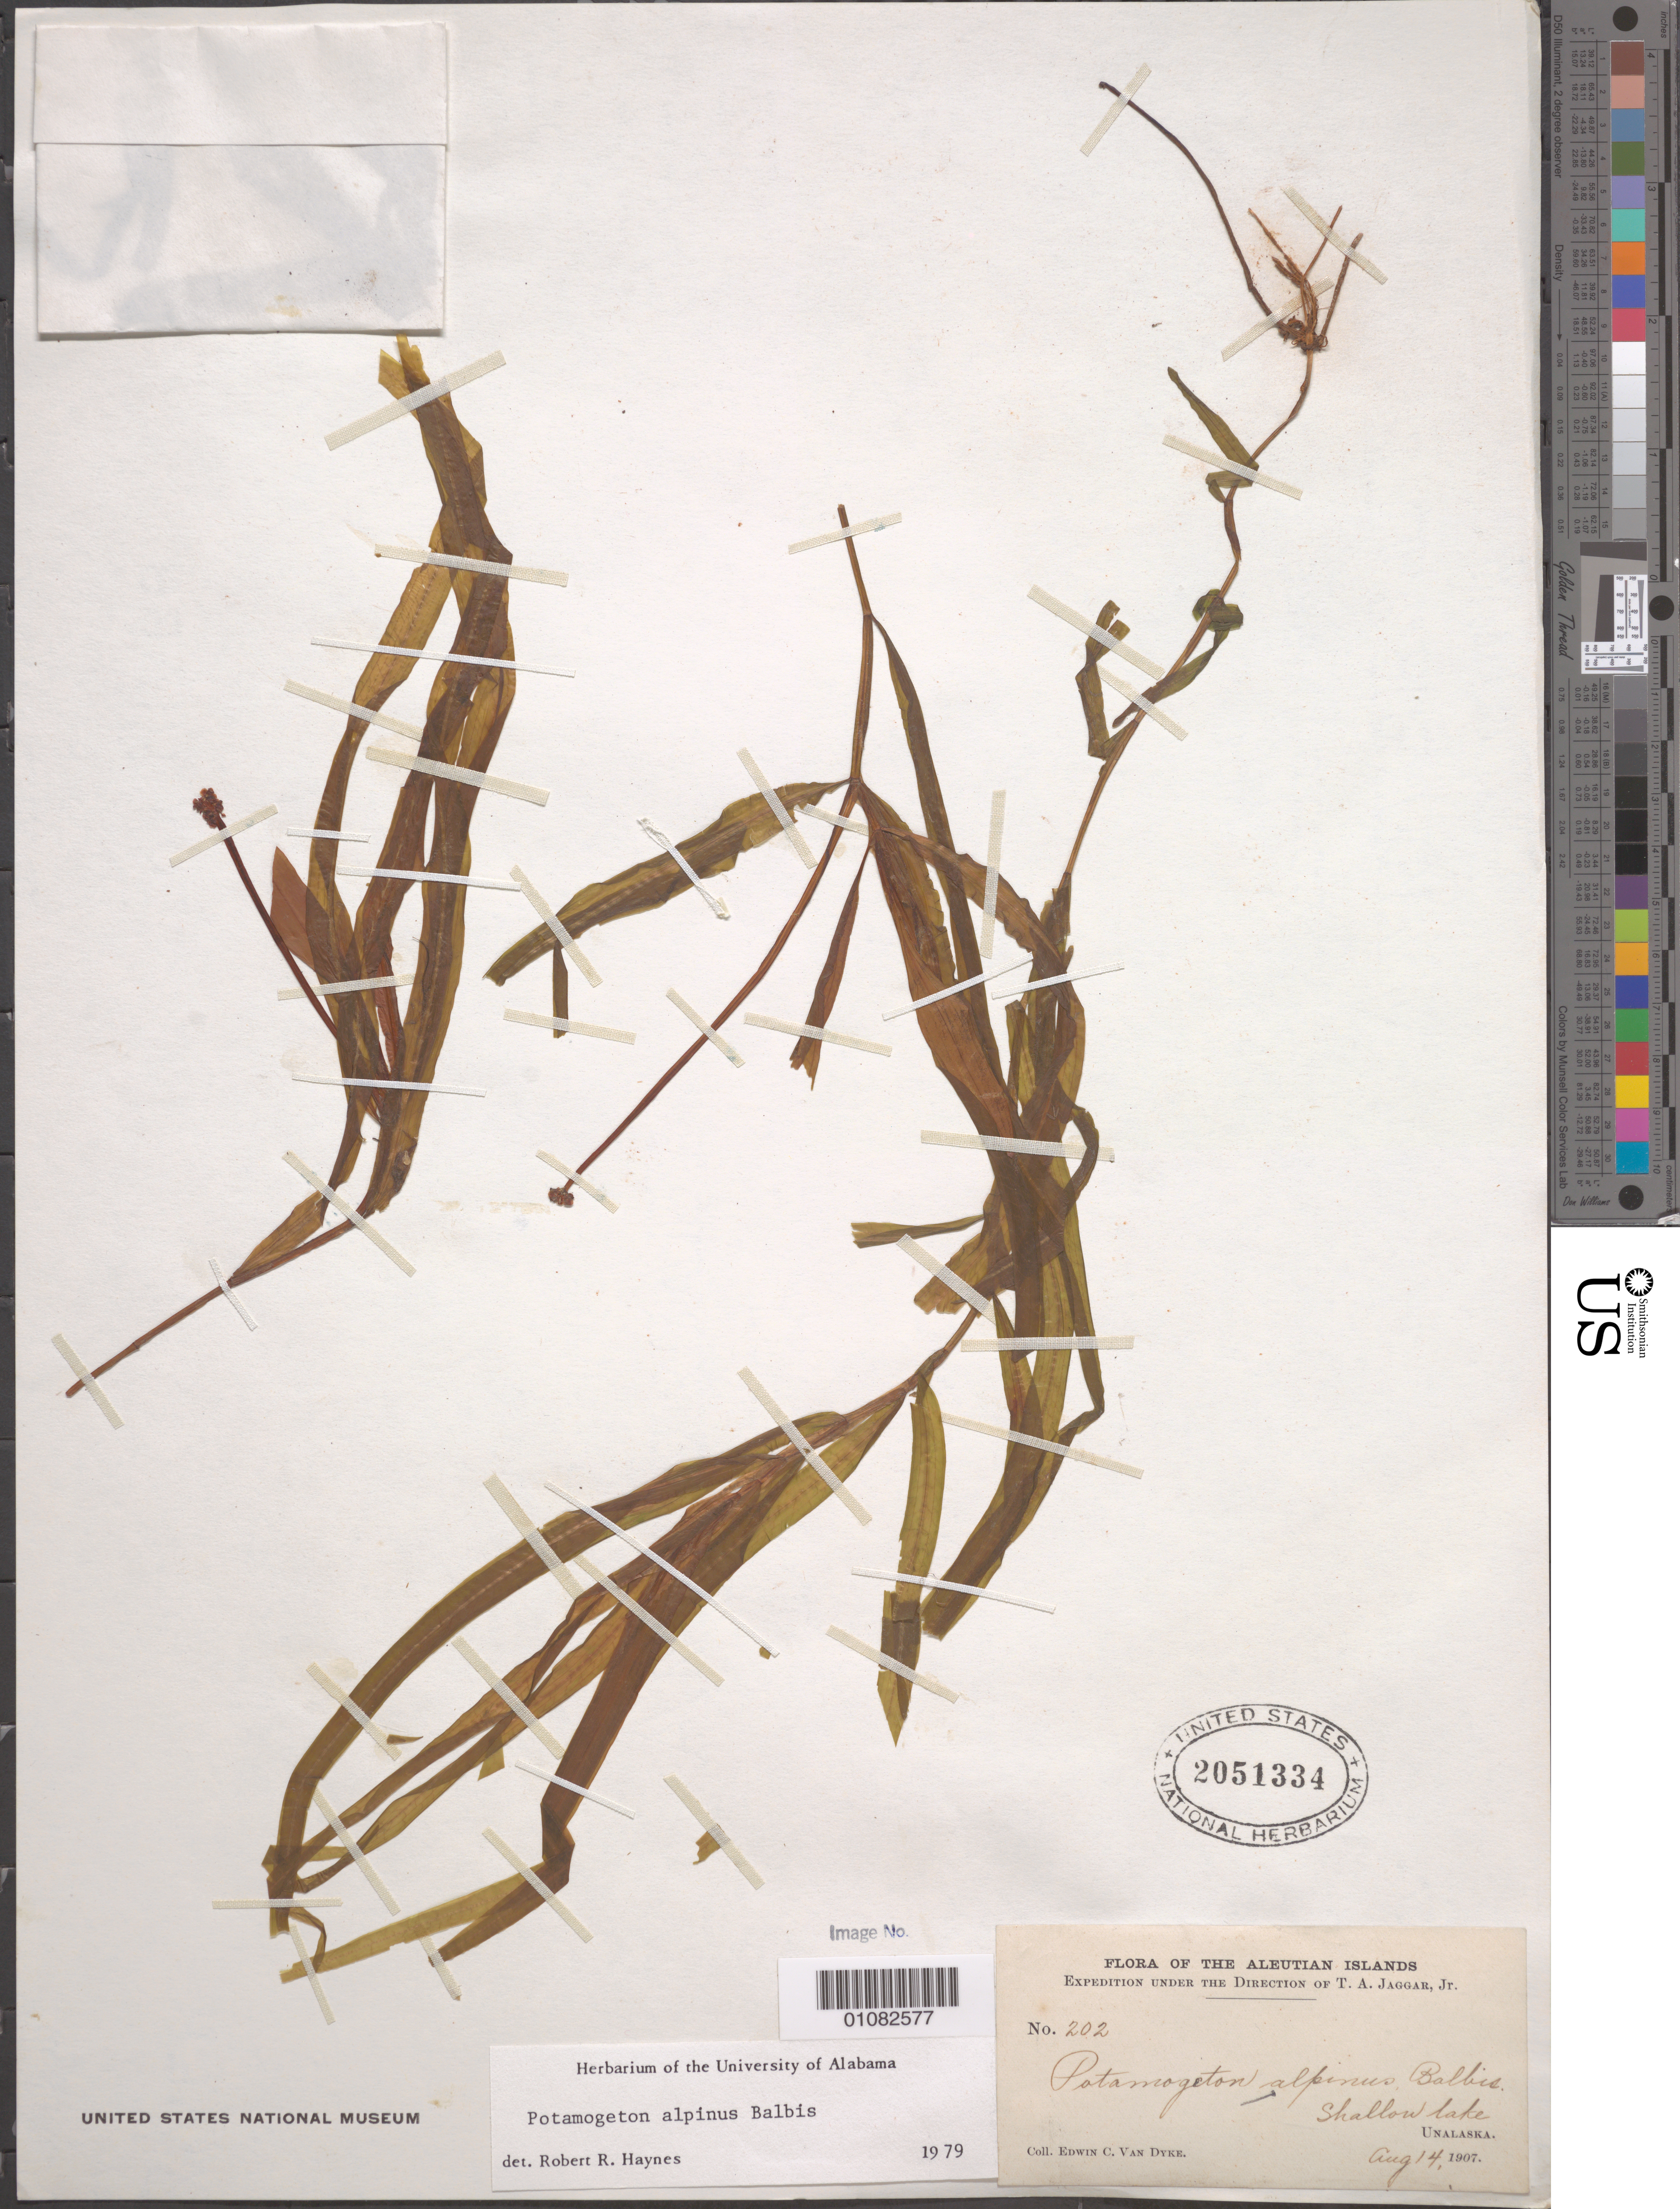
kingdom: Plantae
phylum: Tracheophyta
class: Liliopsida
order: Alismatales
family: Potamogetonaceae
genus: Potamogeton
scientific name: Potamogeton alpinus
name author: Balb.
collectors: E. C. Van Dyke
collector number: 202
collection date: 1907-08-14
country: United States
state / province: Alaska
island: Aleutian Islands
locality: Unalaska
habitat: Shallow lake.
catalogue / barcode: US 2051334